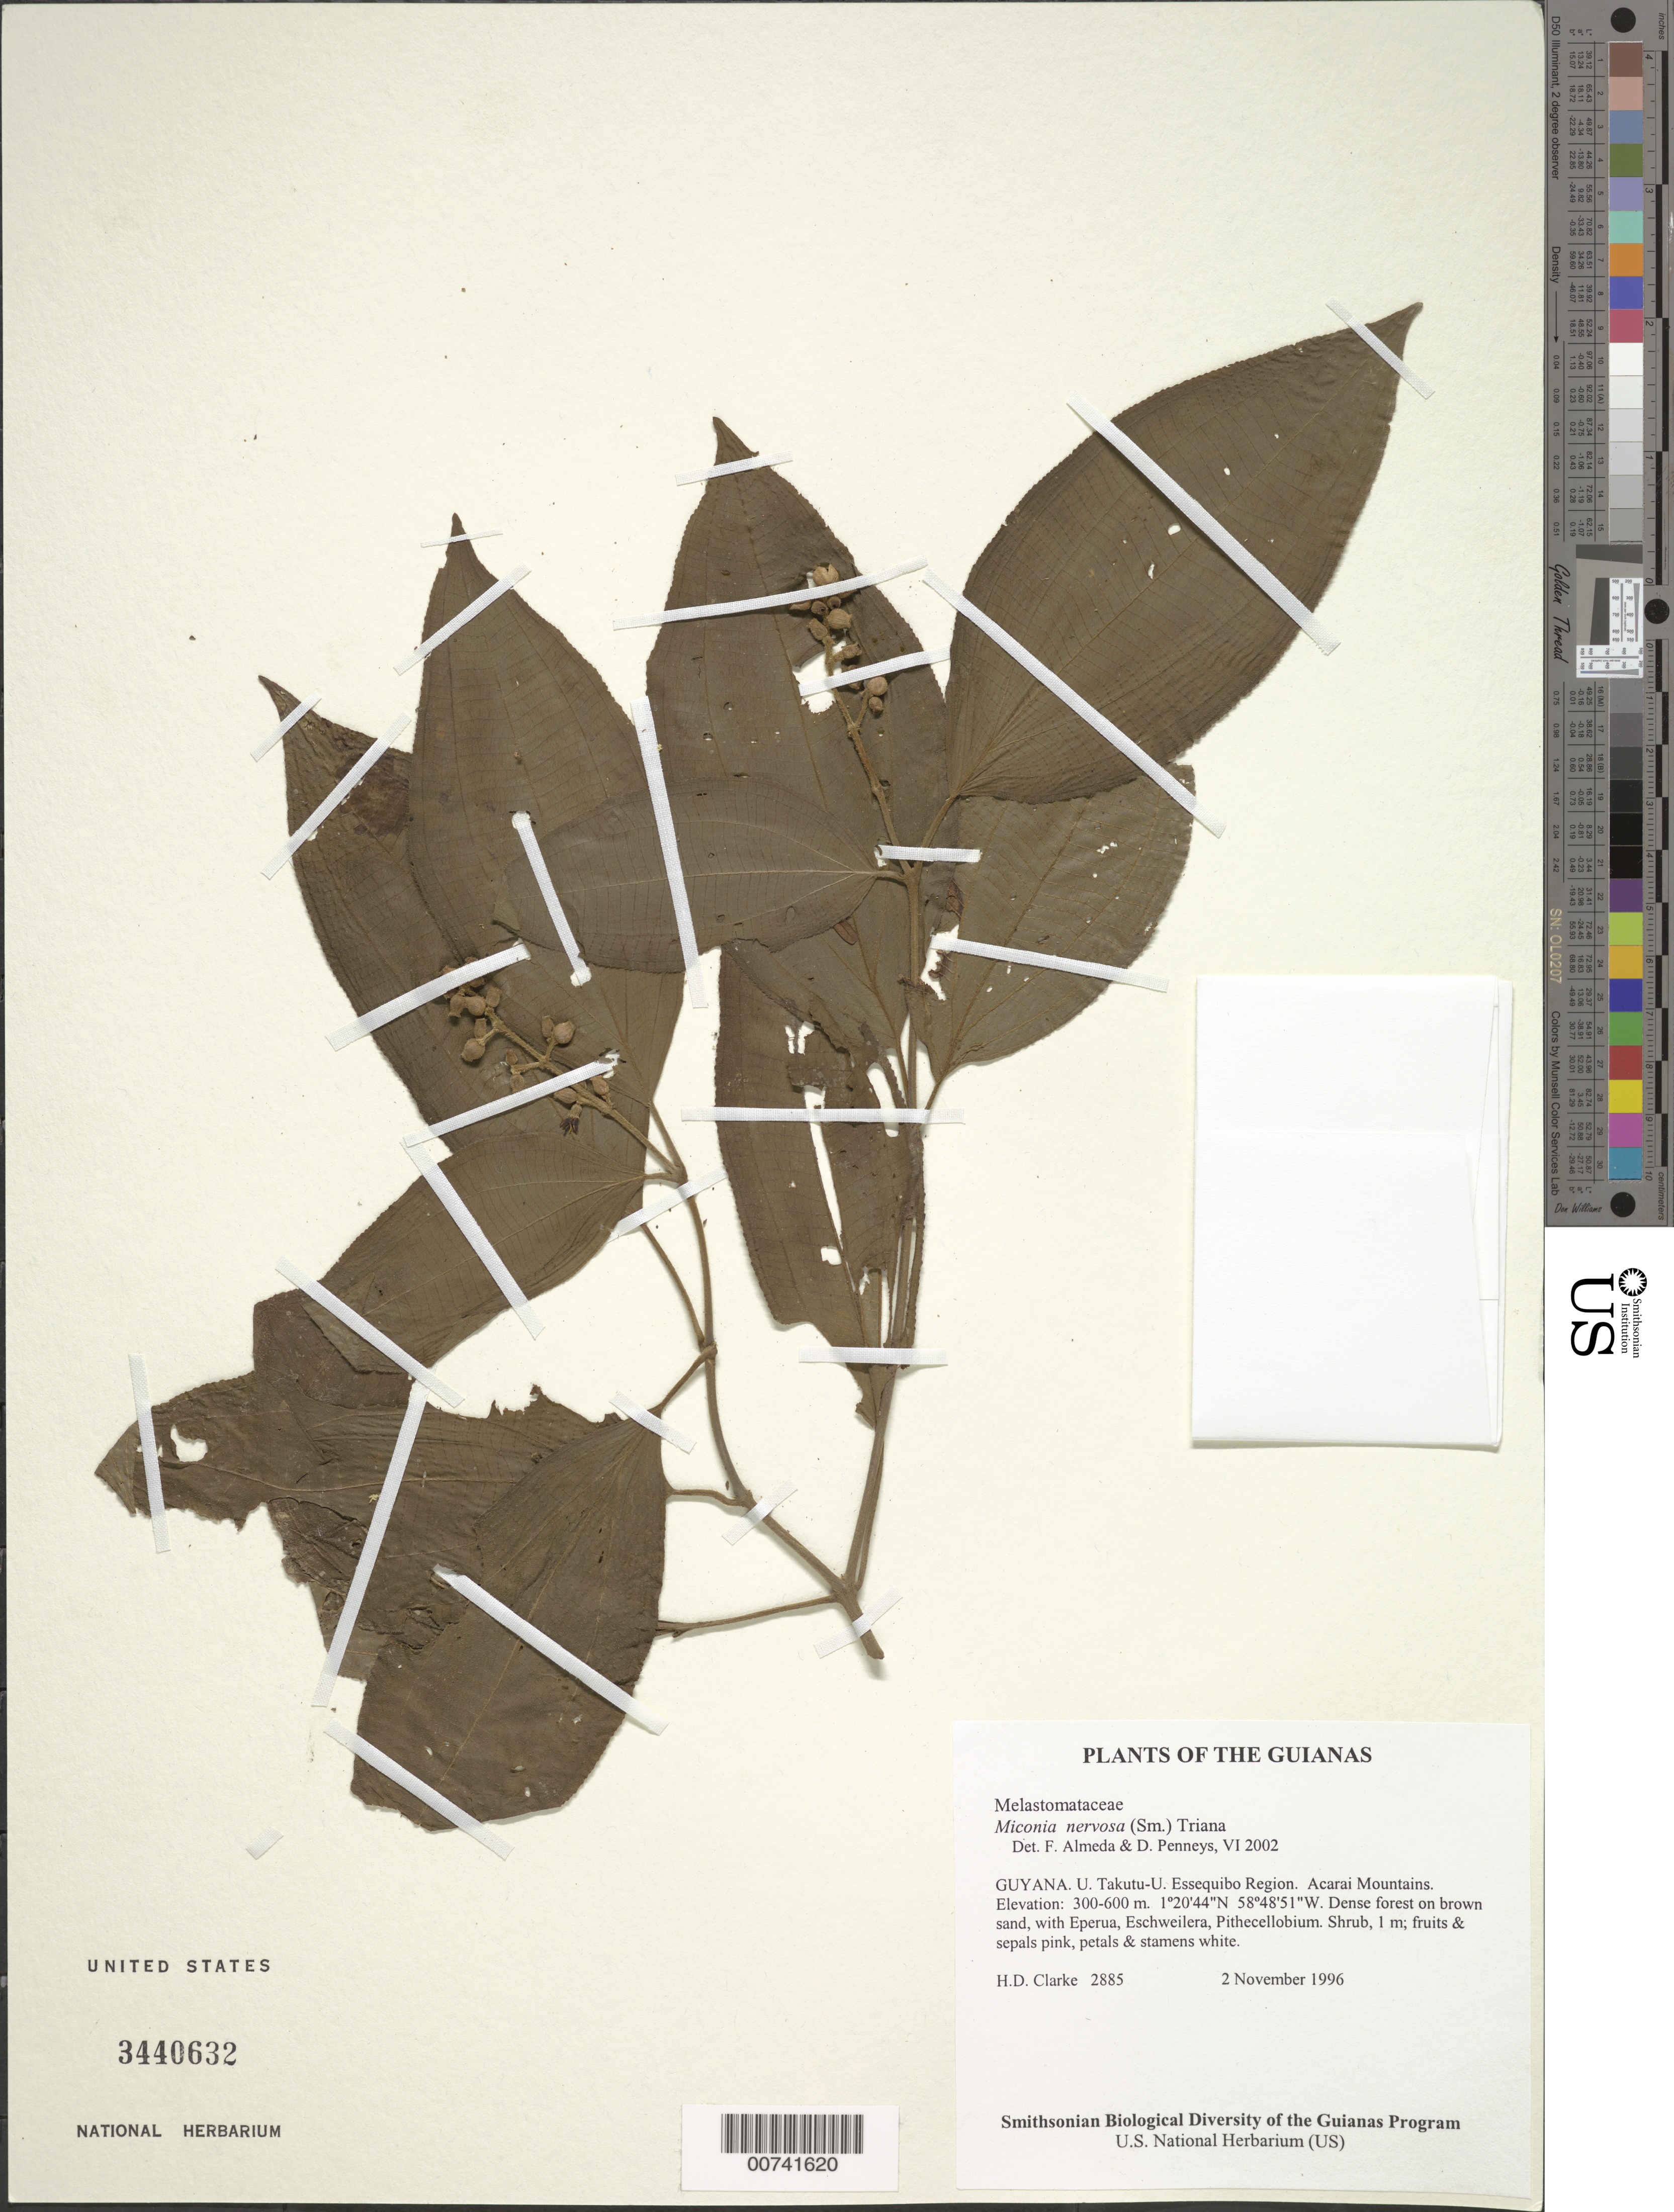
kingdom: Plantae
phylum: Tracheophyta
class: Magnoliopsida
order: Myrtales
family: Melastomataceae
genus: Miconia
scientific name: Miconia nervosa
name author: (Sm.) Triana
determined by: Almeda, F.; Penneys, D. S.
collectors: H. D. Clarke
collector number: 2885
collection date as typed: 2 November 1996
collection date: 1996-11-02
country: Guyana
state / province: U. Takutu-U. Essequibo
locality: Acarai Mountains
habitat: Dense forest on brown sand, with Eperua, Eschweilera, Pithecellobium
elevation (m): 300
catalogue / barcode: US 3440632